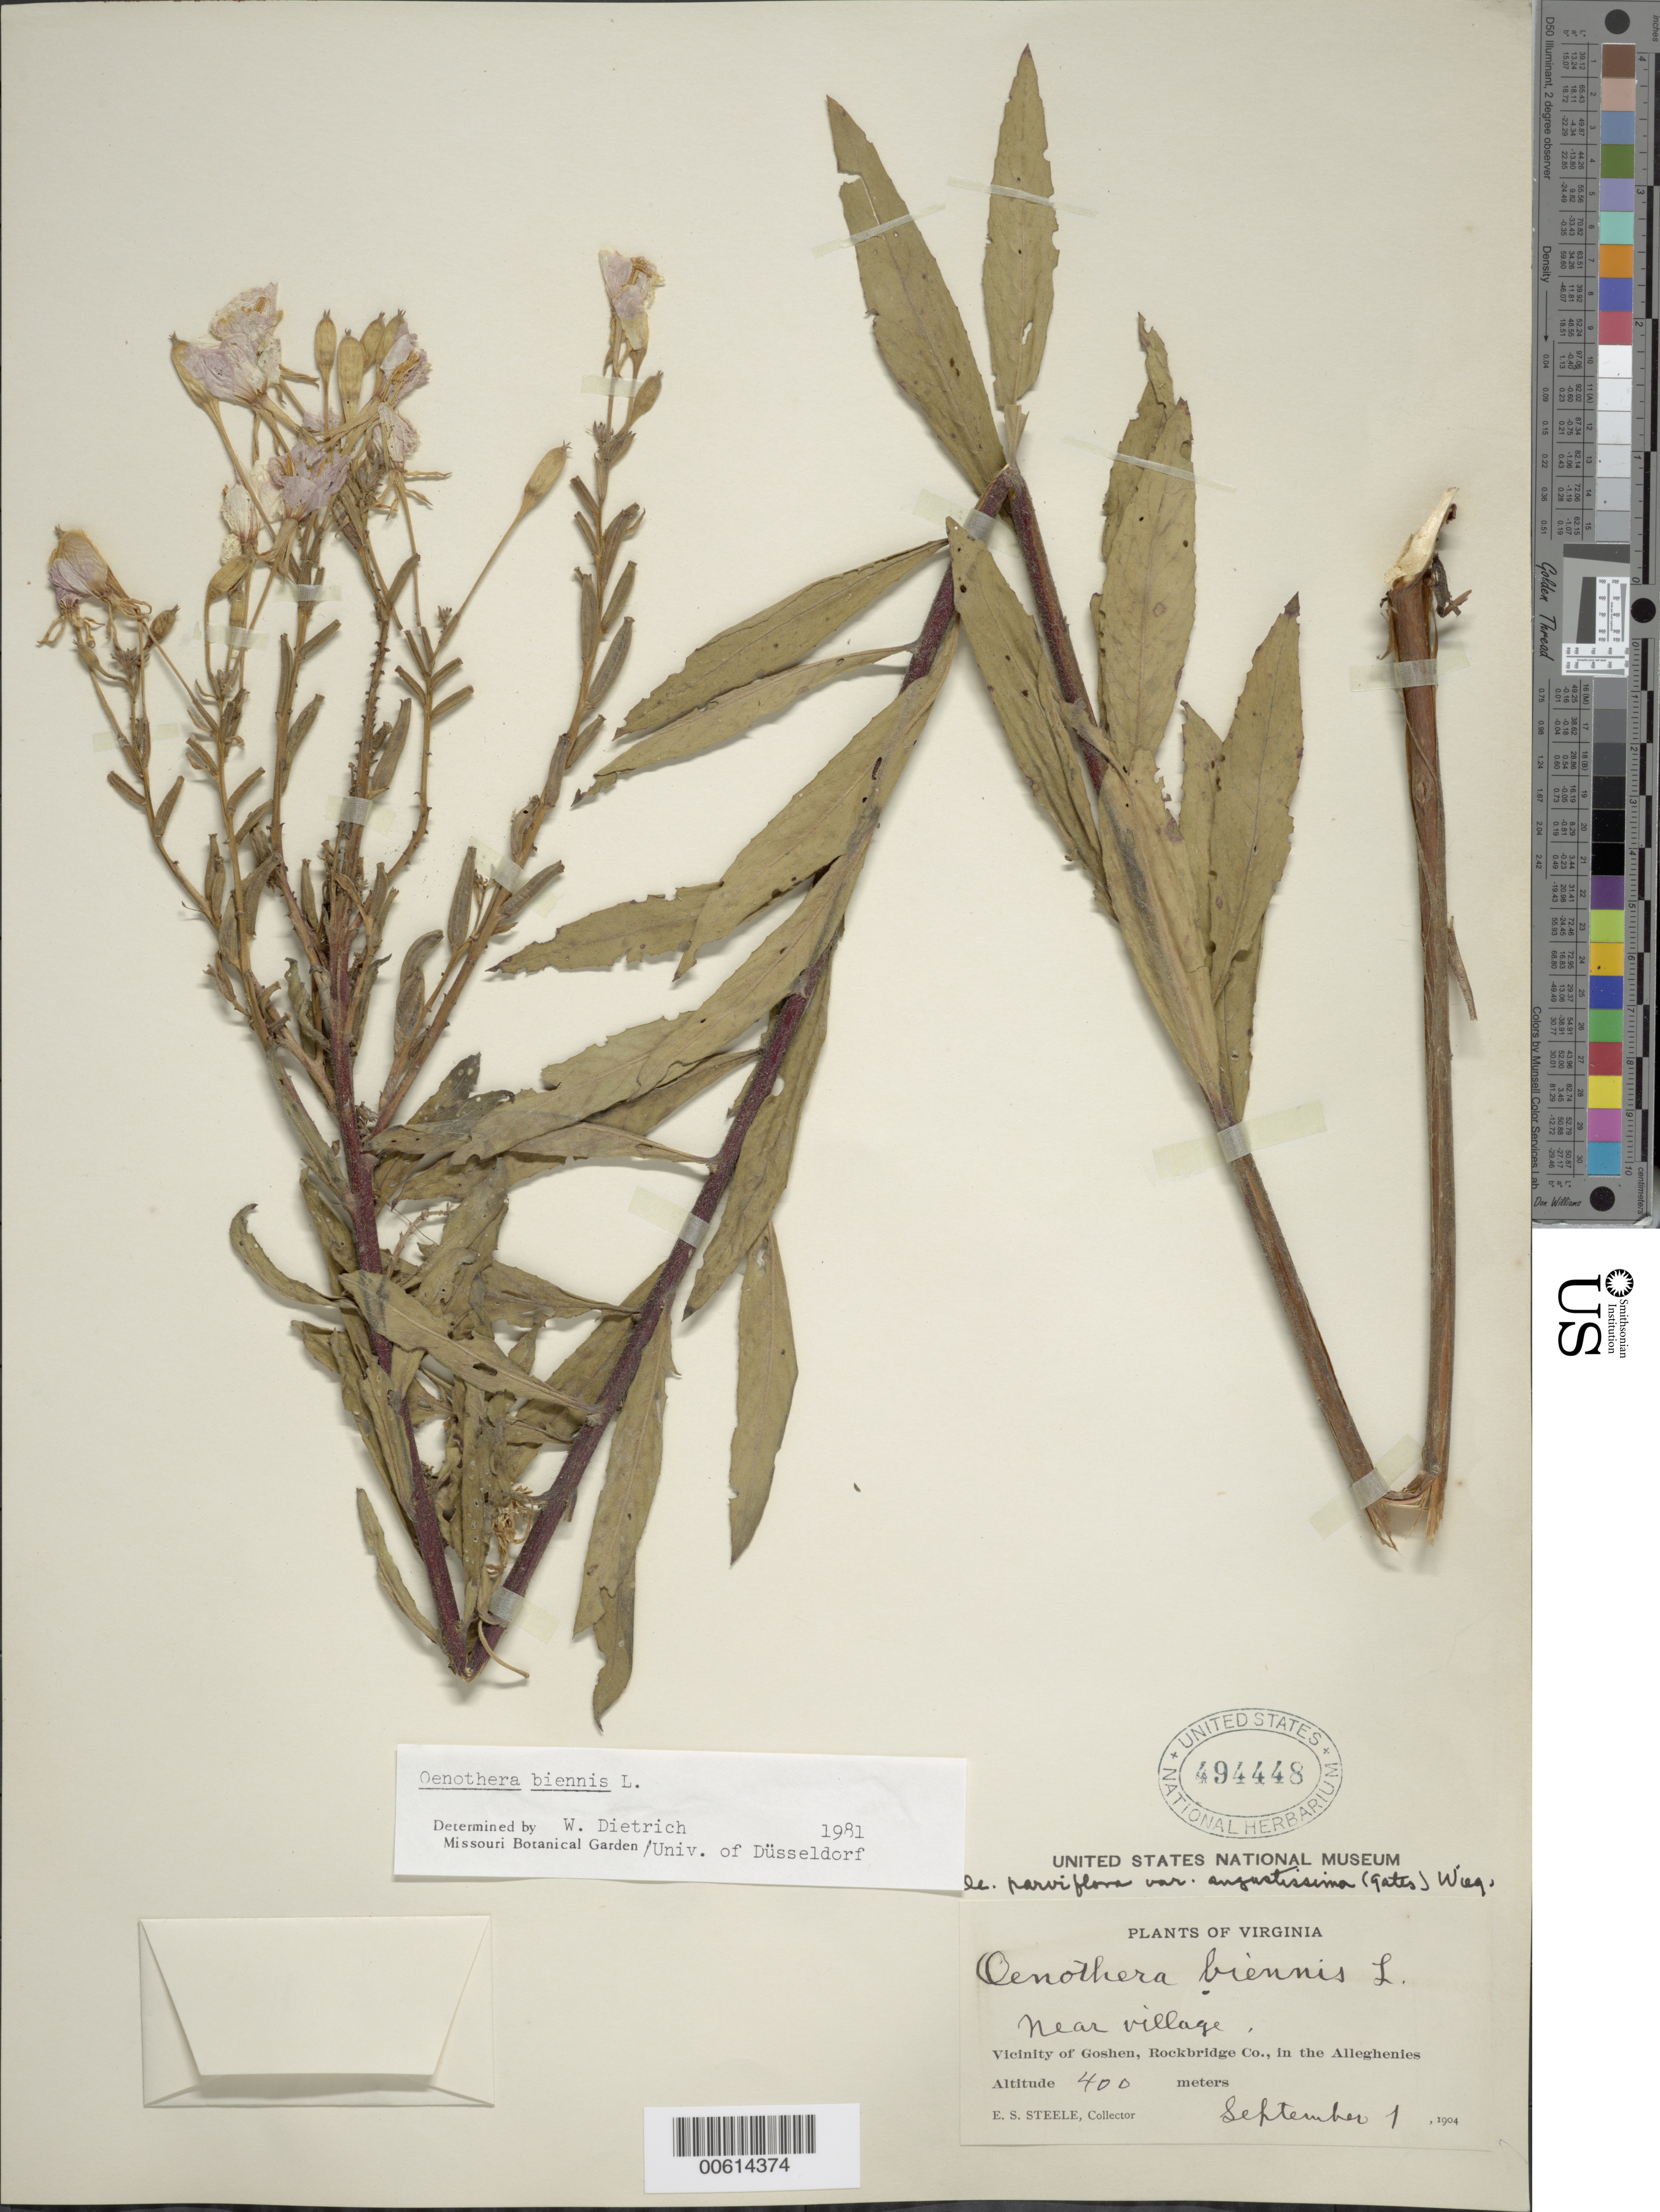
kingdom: Plantae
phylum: Tracheophyta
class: Magnoliopsida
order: Myrtales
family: Onagraceae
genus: Oenothera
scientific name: Oenothera biennis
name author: L.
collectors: E. Steele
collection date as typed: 01 Sep 1904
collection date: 1904-09-01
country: United States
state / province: Virginia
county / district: Rockbridge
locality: Goshen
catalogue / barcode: US 494448